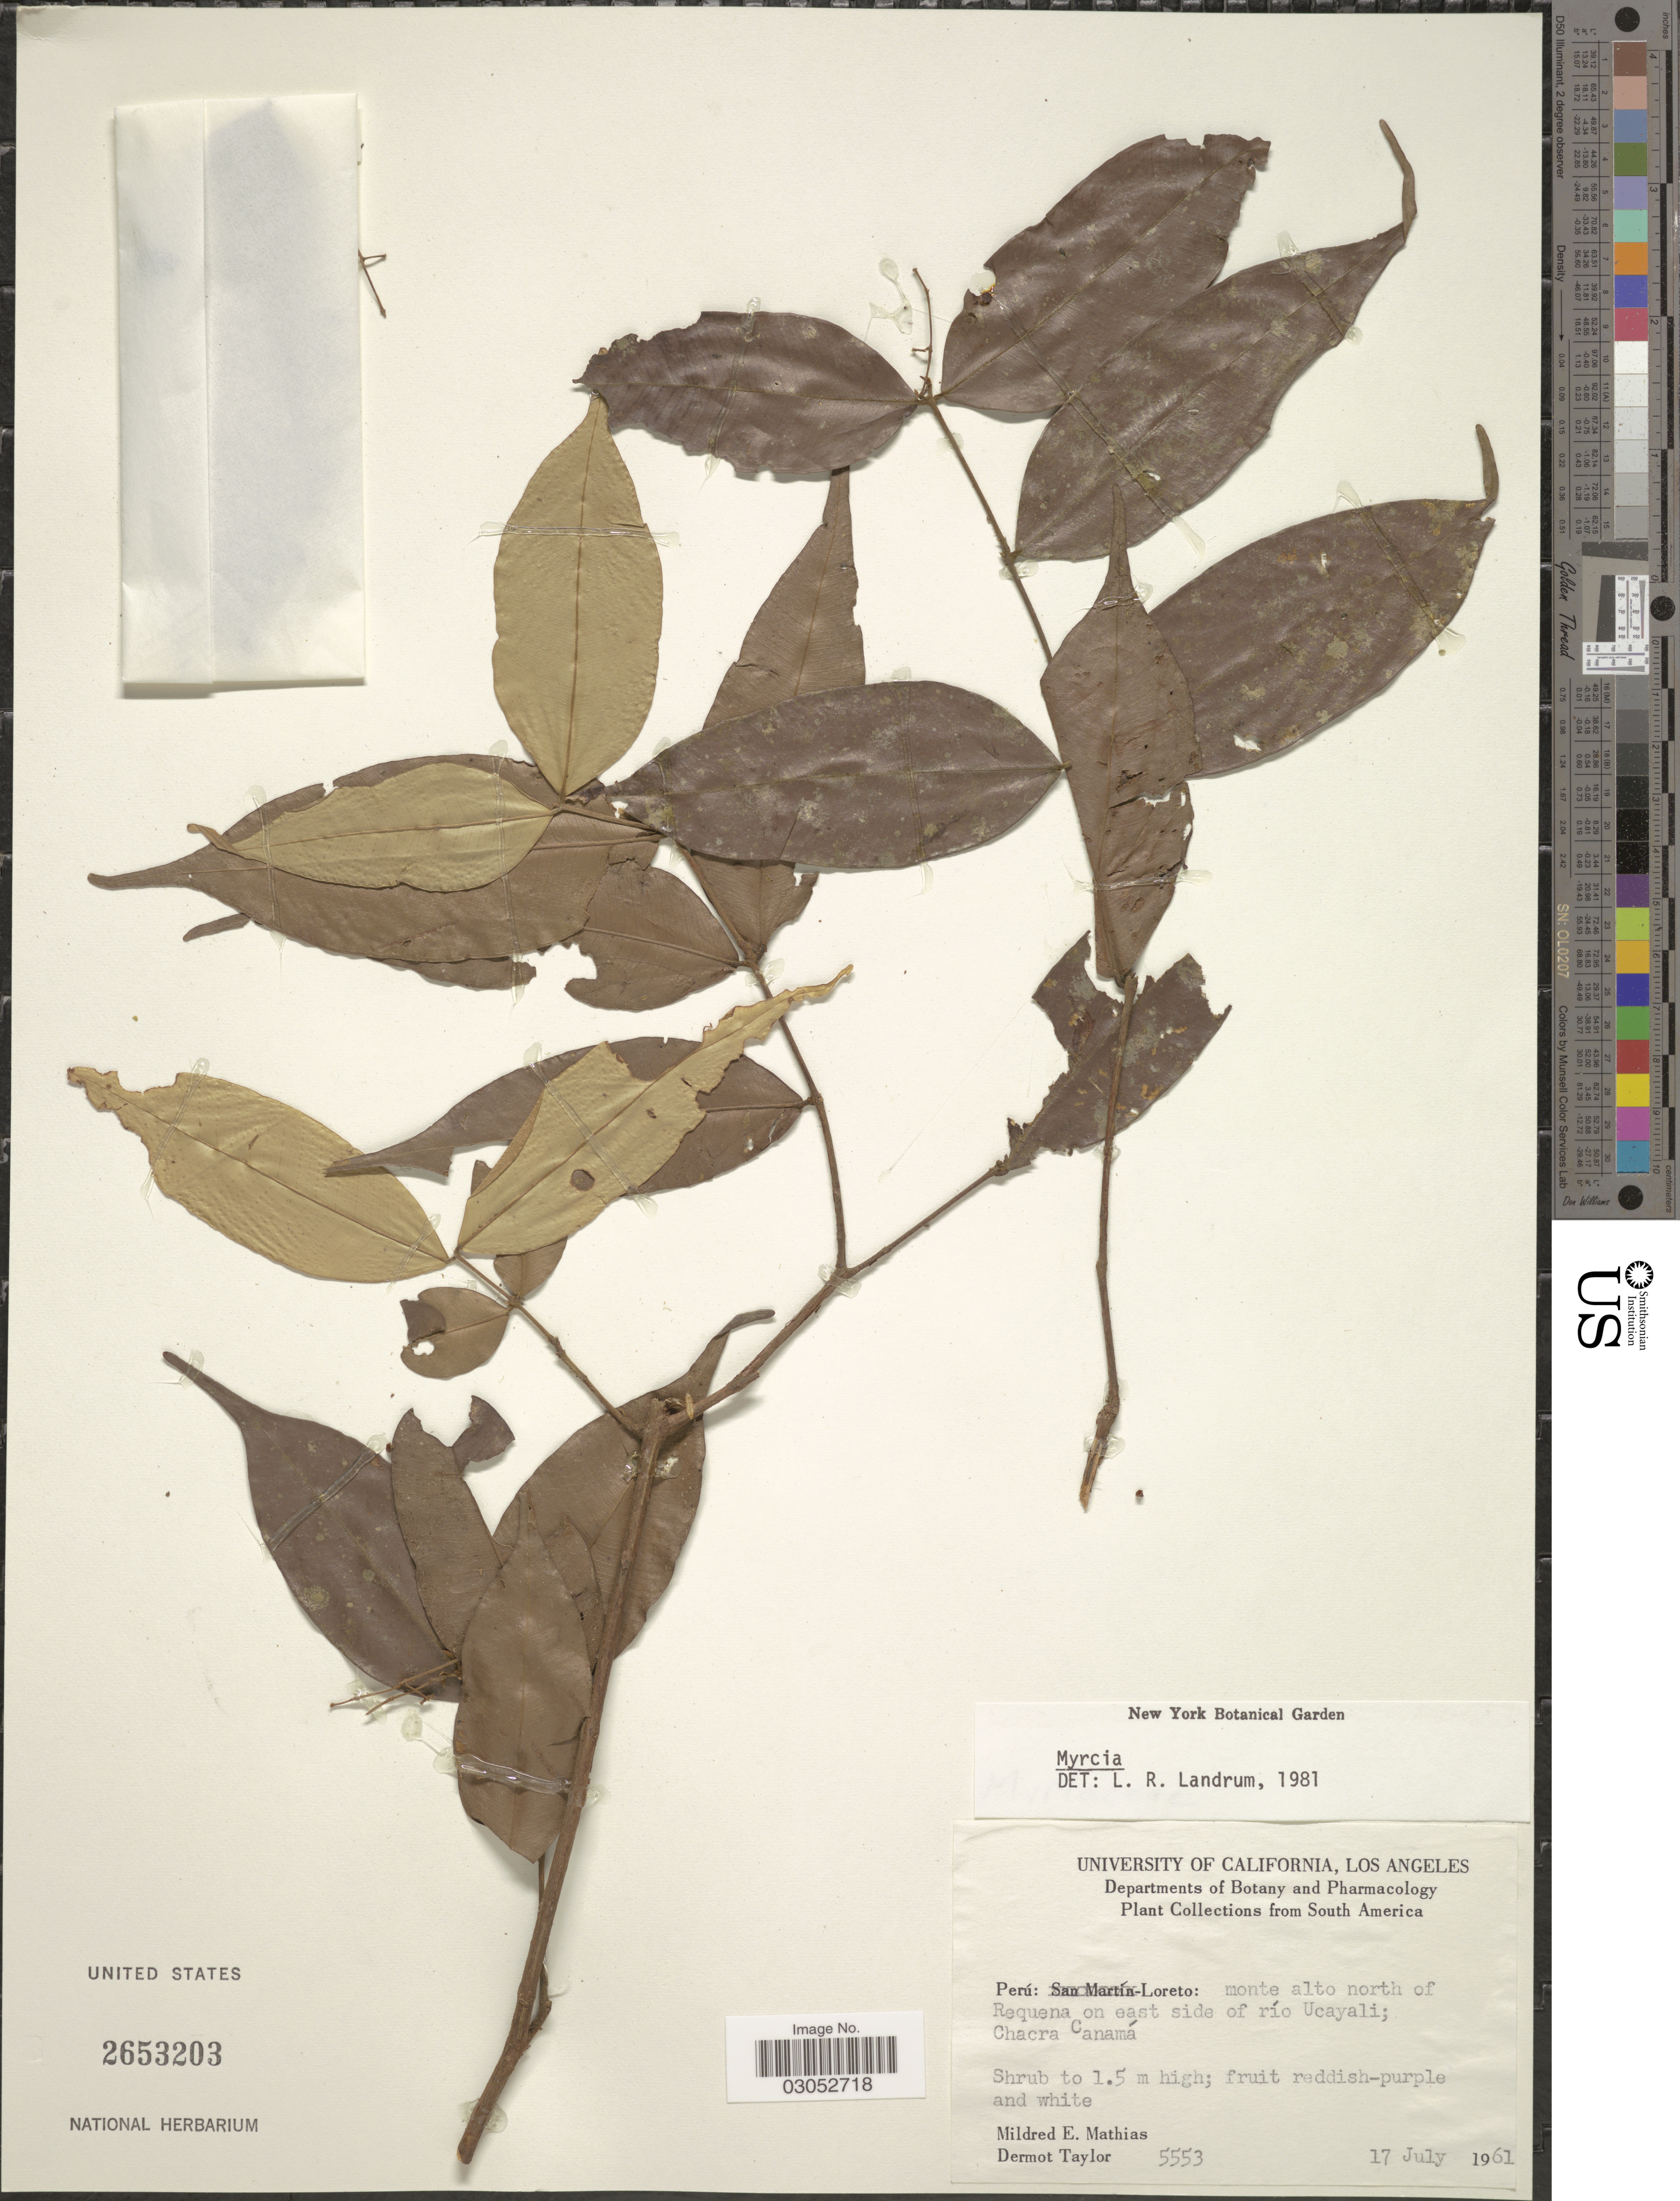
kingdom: Plantae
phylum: Tracheophyta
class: Magnoliopsida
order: Myrtales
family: Myrtaceae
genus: Myrcia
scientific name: Myrcia sp.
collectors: M. E. Mathias & D. Taylor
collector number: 5553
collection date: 1961-07-17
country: Peru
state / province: Loreto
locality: Monte alto north of Requena on east side of río Ucayali; Chacra Canamá.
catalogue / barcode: US 2653203